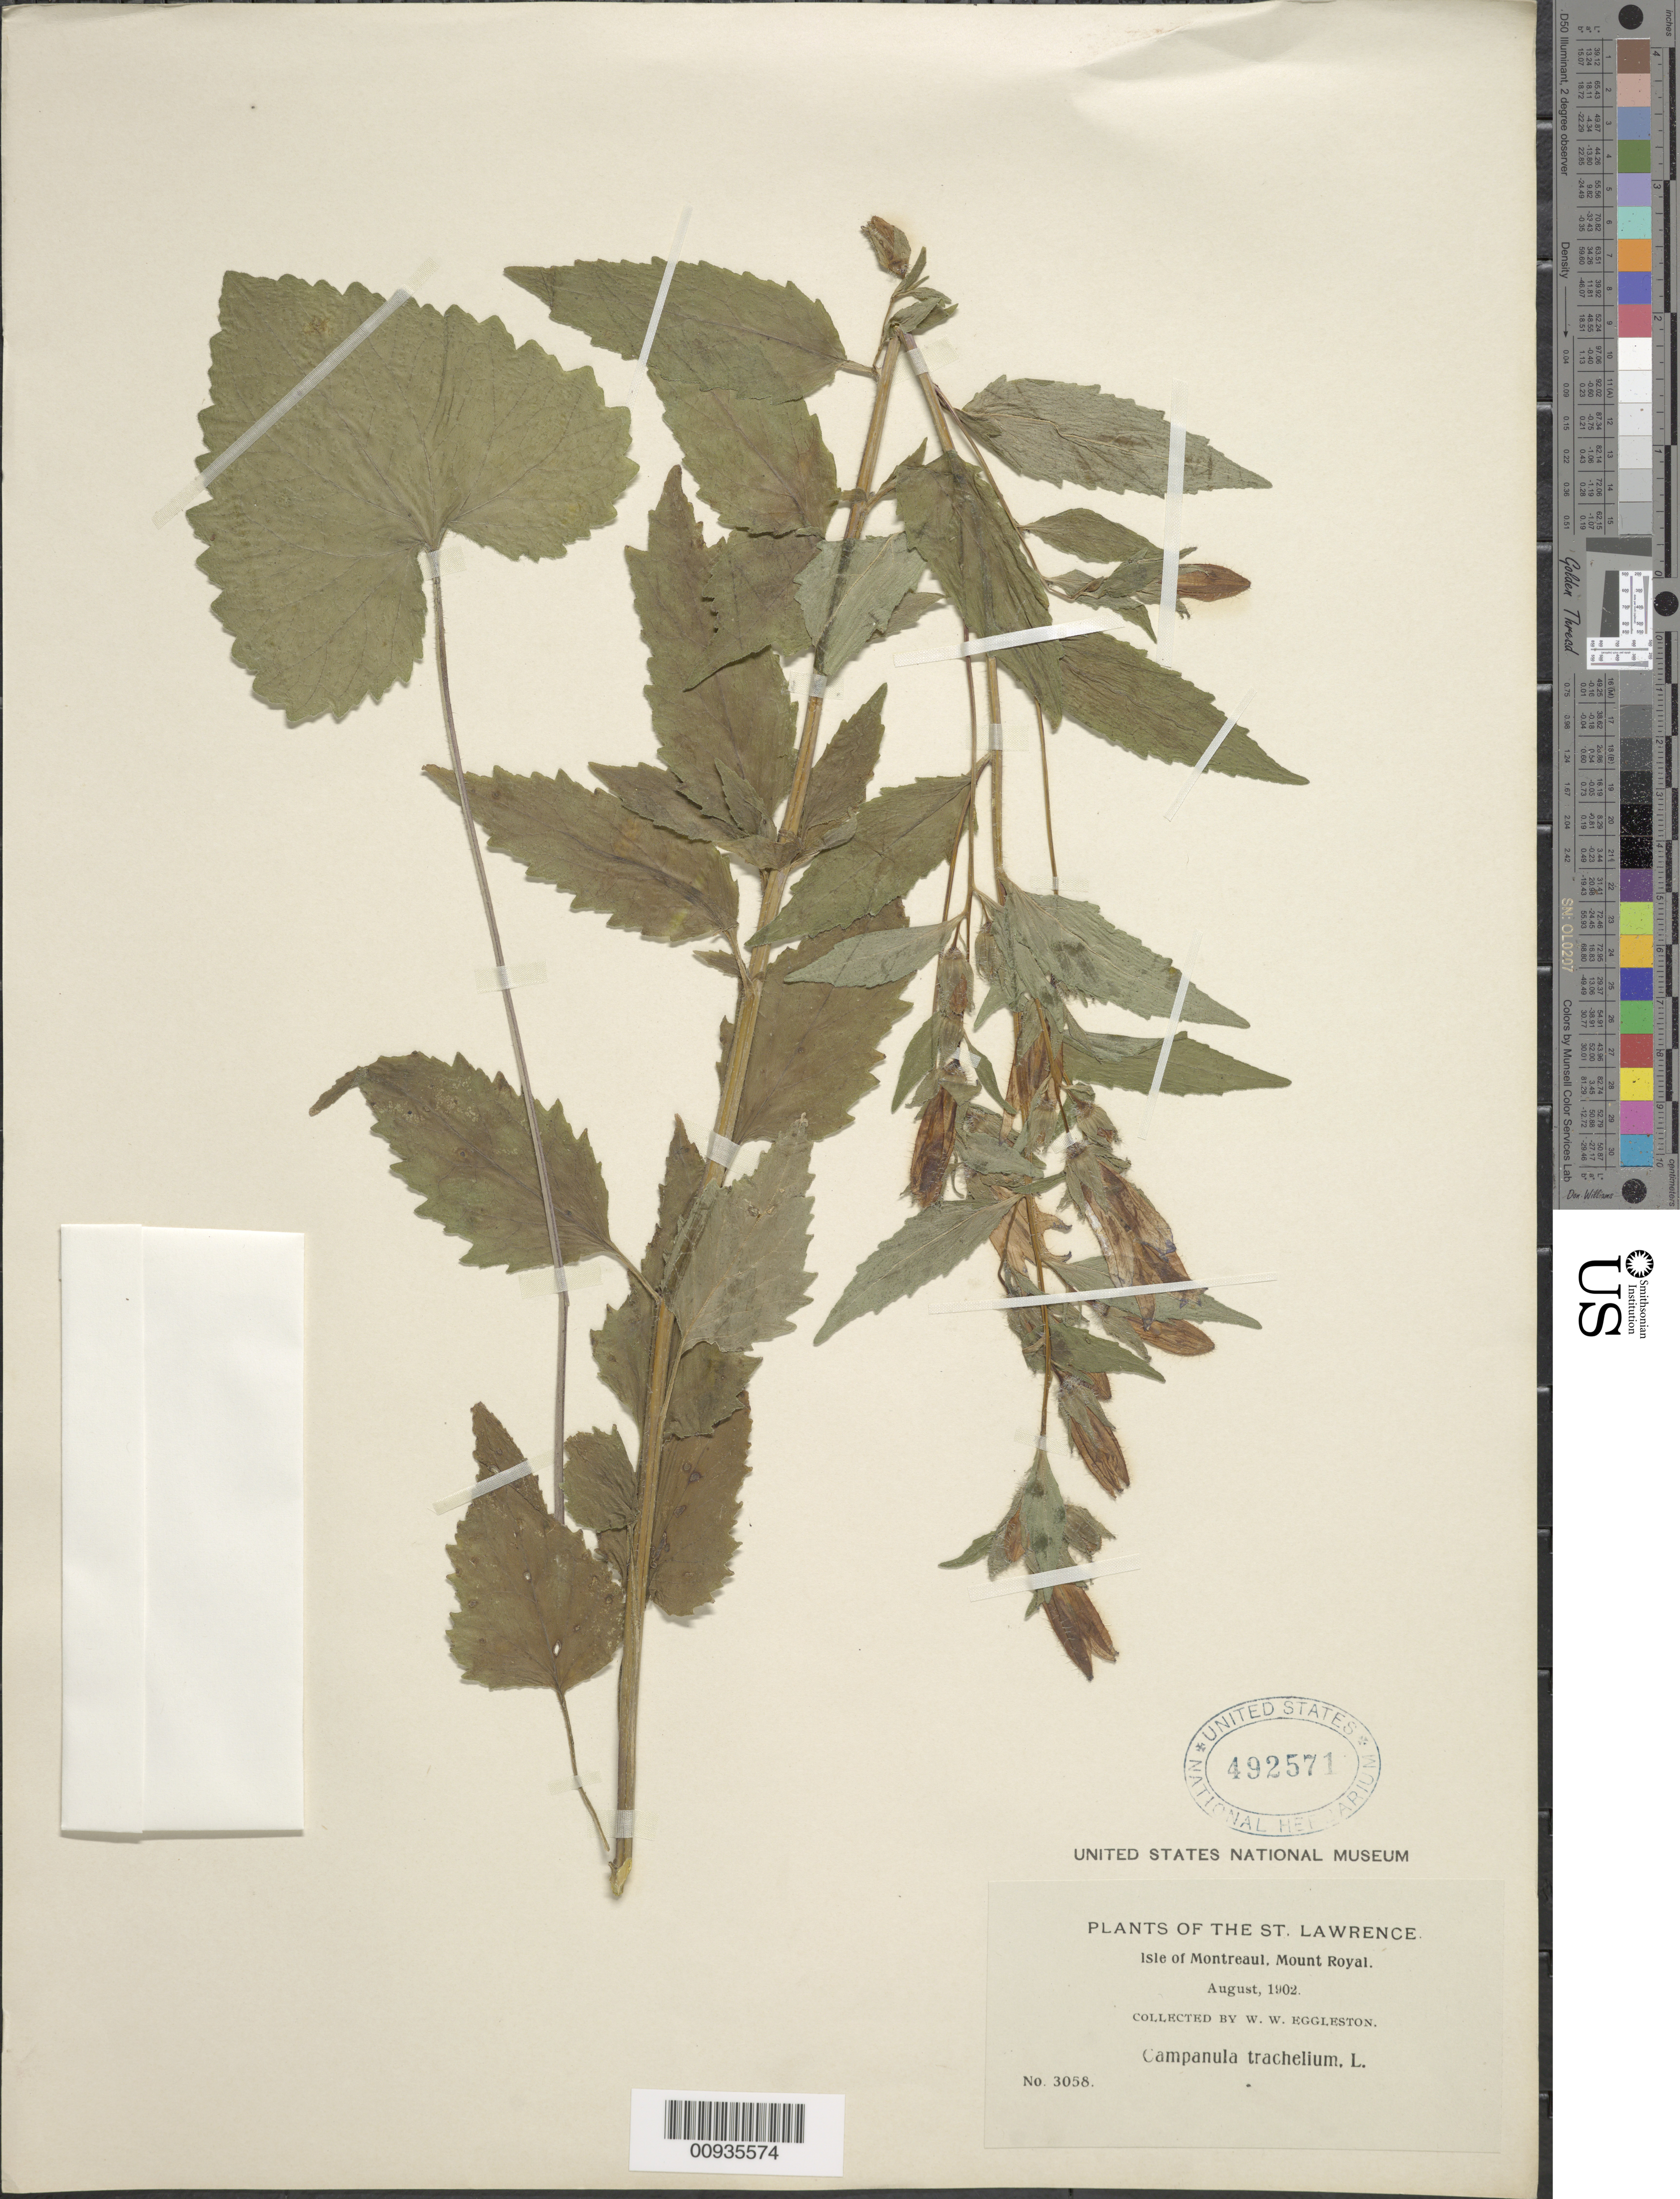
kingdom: Plantae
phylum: Tracheophyta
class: Magnoliopsida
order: Asterales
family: Campanulaceae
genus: Campanula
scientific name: Campanula trachelium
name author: L.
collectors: W. W. Eggleston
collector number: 3058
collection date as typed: Aug 1902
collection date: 1902-08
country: Canada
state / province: Quebec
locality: Isle of Montreaul, Mount Royal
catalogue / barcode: US 492571